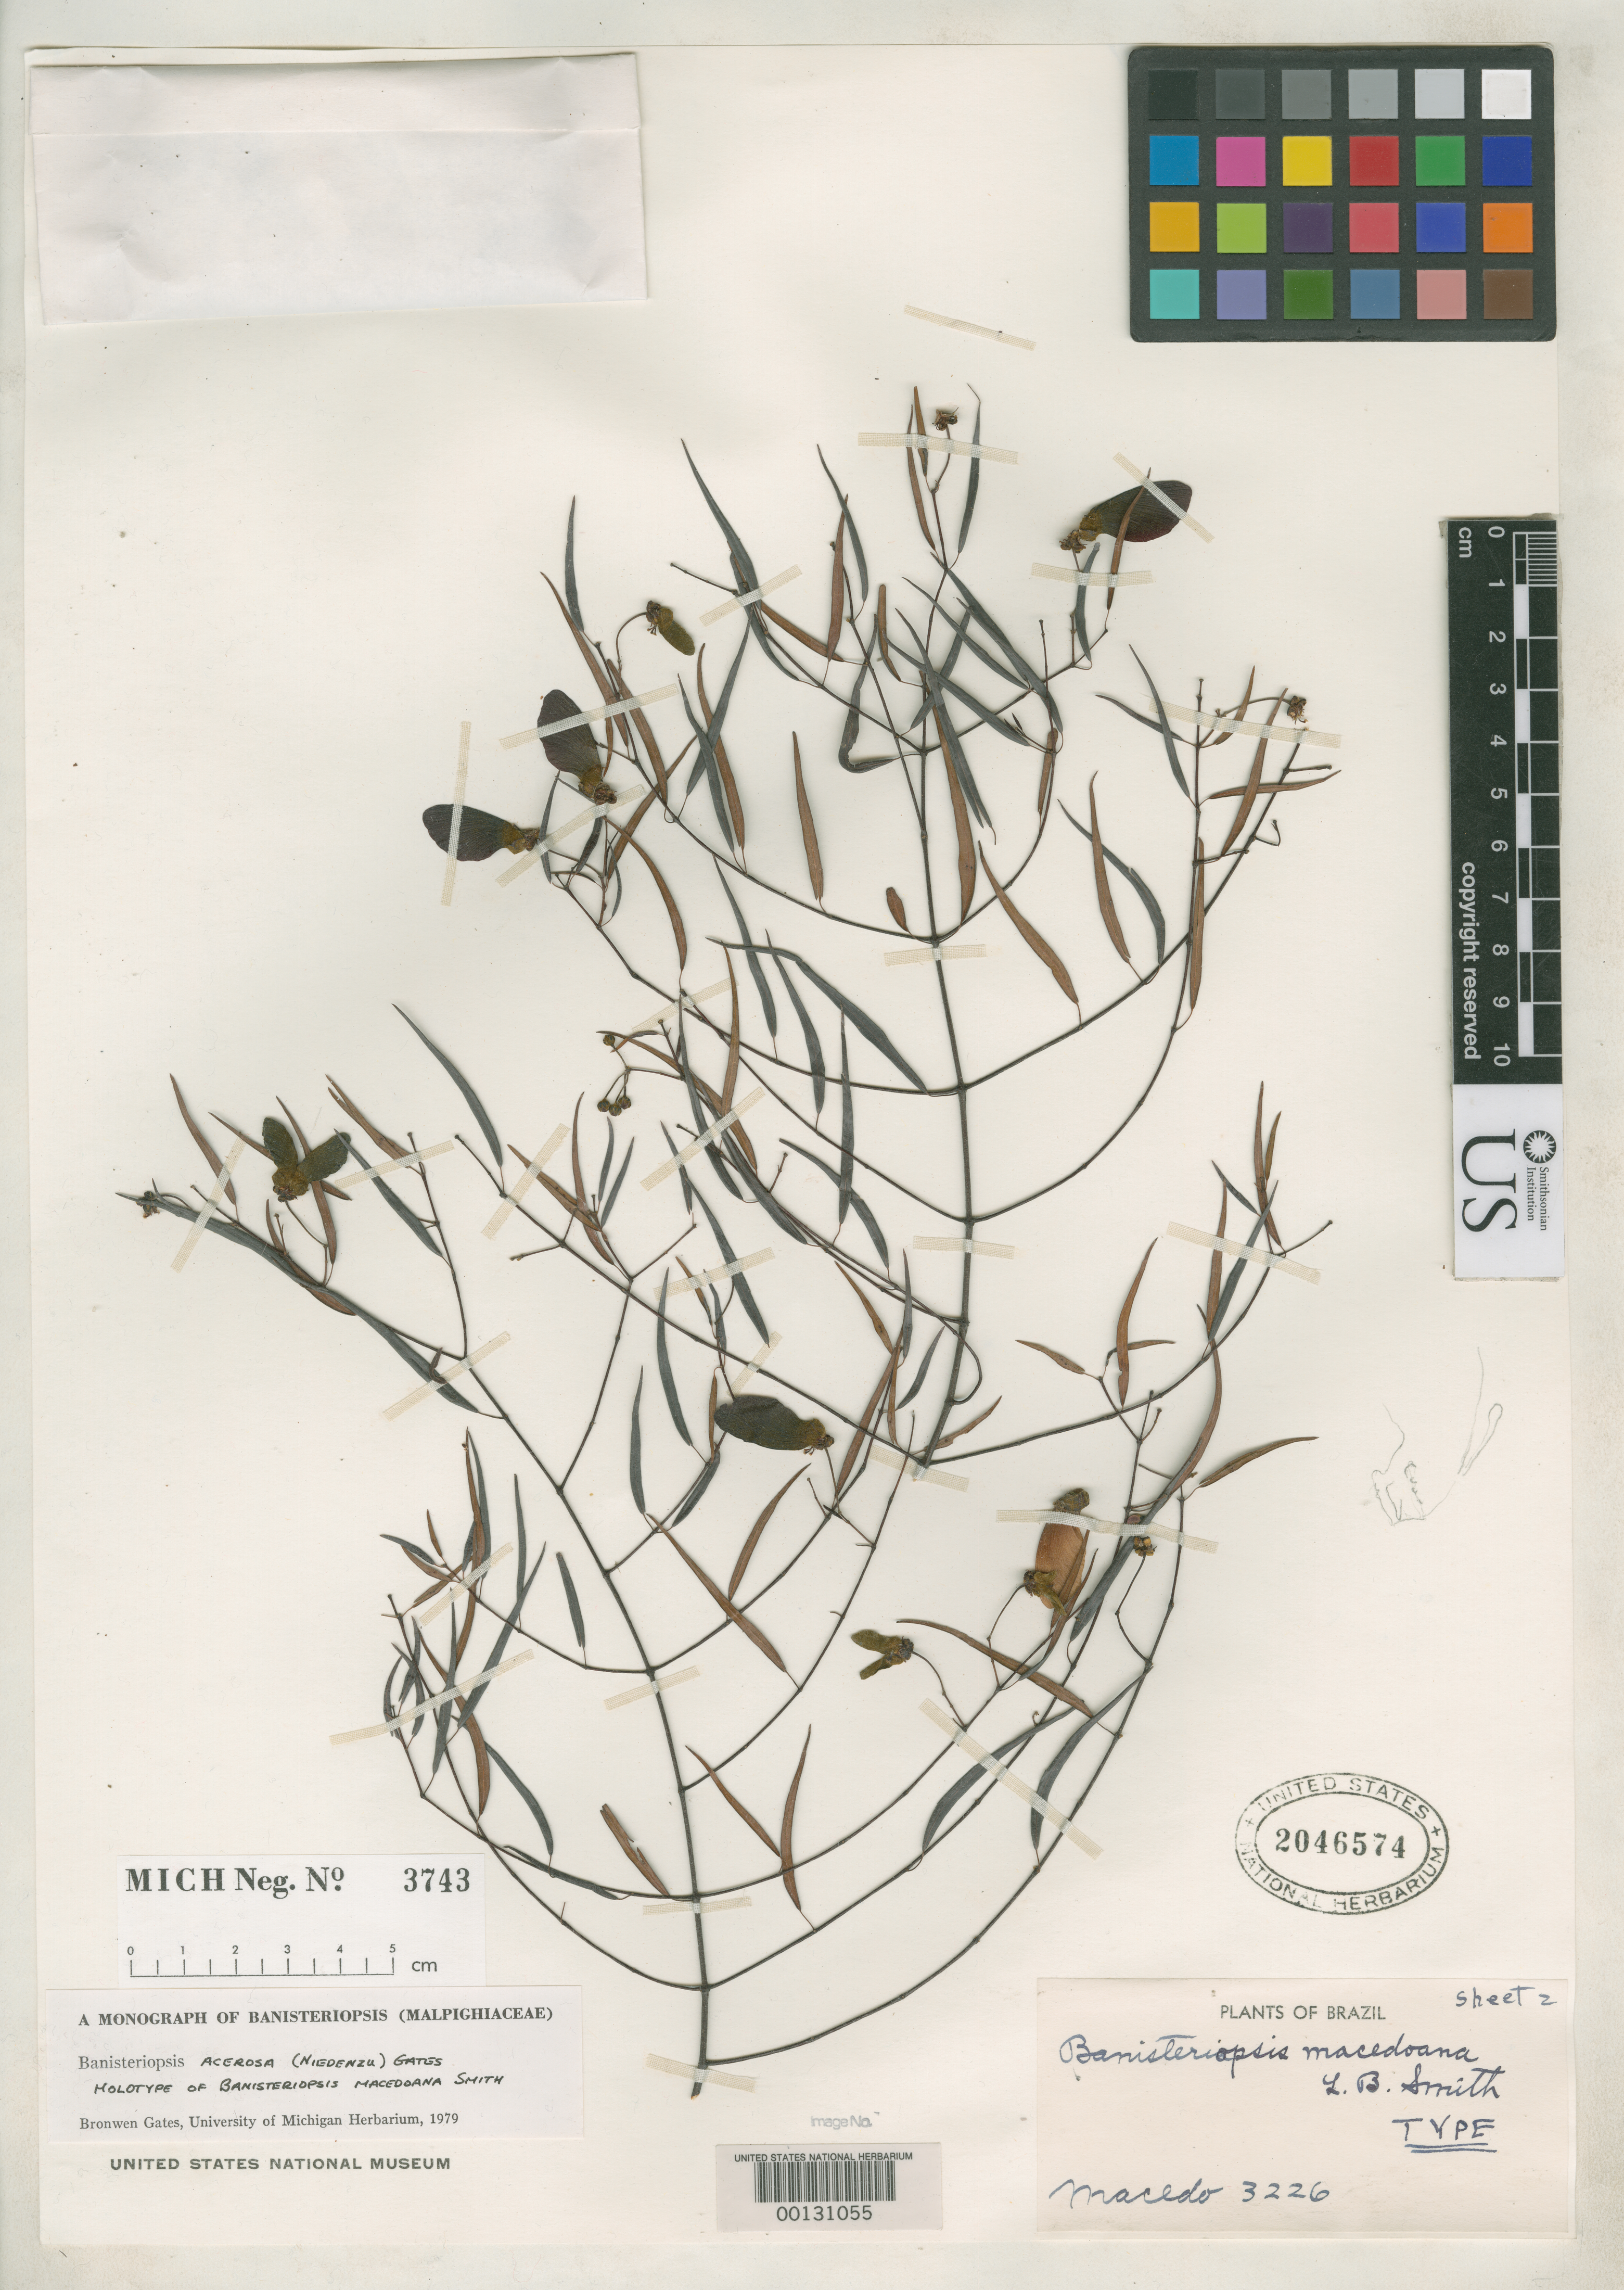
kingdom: Plantae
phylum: Tracheophyta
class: Magnoliopsida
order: Malpighiales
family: Malpighiaceae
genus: Banisteriopsis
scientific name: Banisteriopsis macedoana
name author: L.B. Sm.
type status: Holotype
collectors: A. Macedo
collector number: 3226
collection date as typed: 28 Jan 1951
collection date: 1951-01-28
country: Brazil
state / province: Minas Gerais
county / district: Cruz Verde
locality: Near km 210 along highway from Sao Paulo to Cuiba.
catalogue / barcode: US 2046574